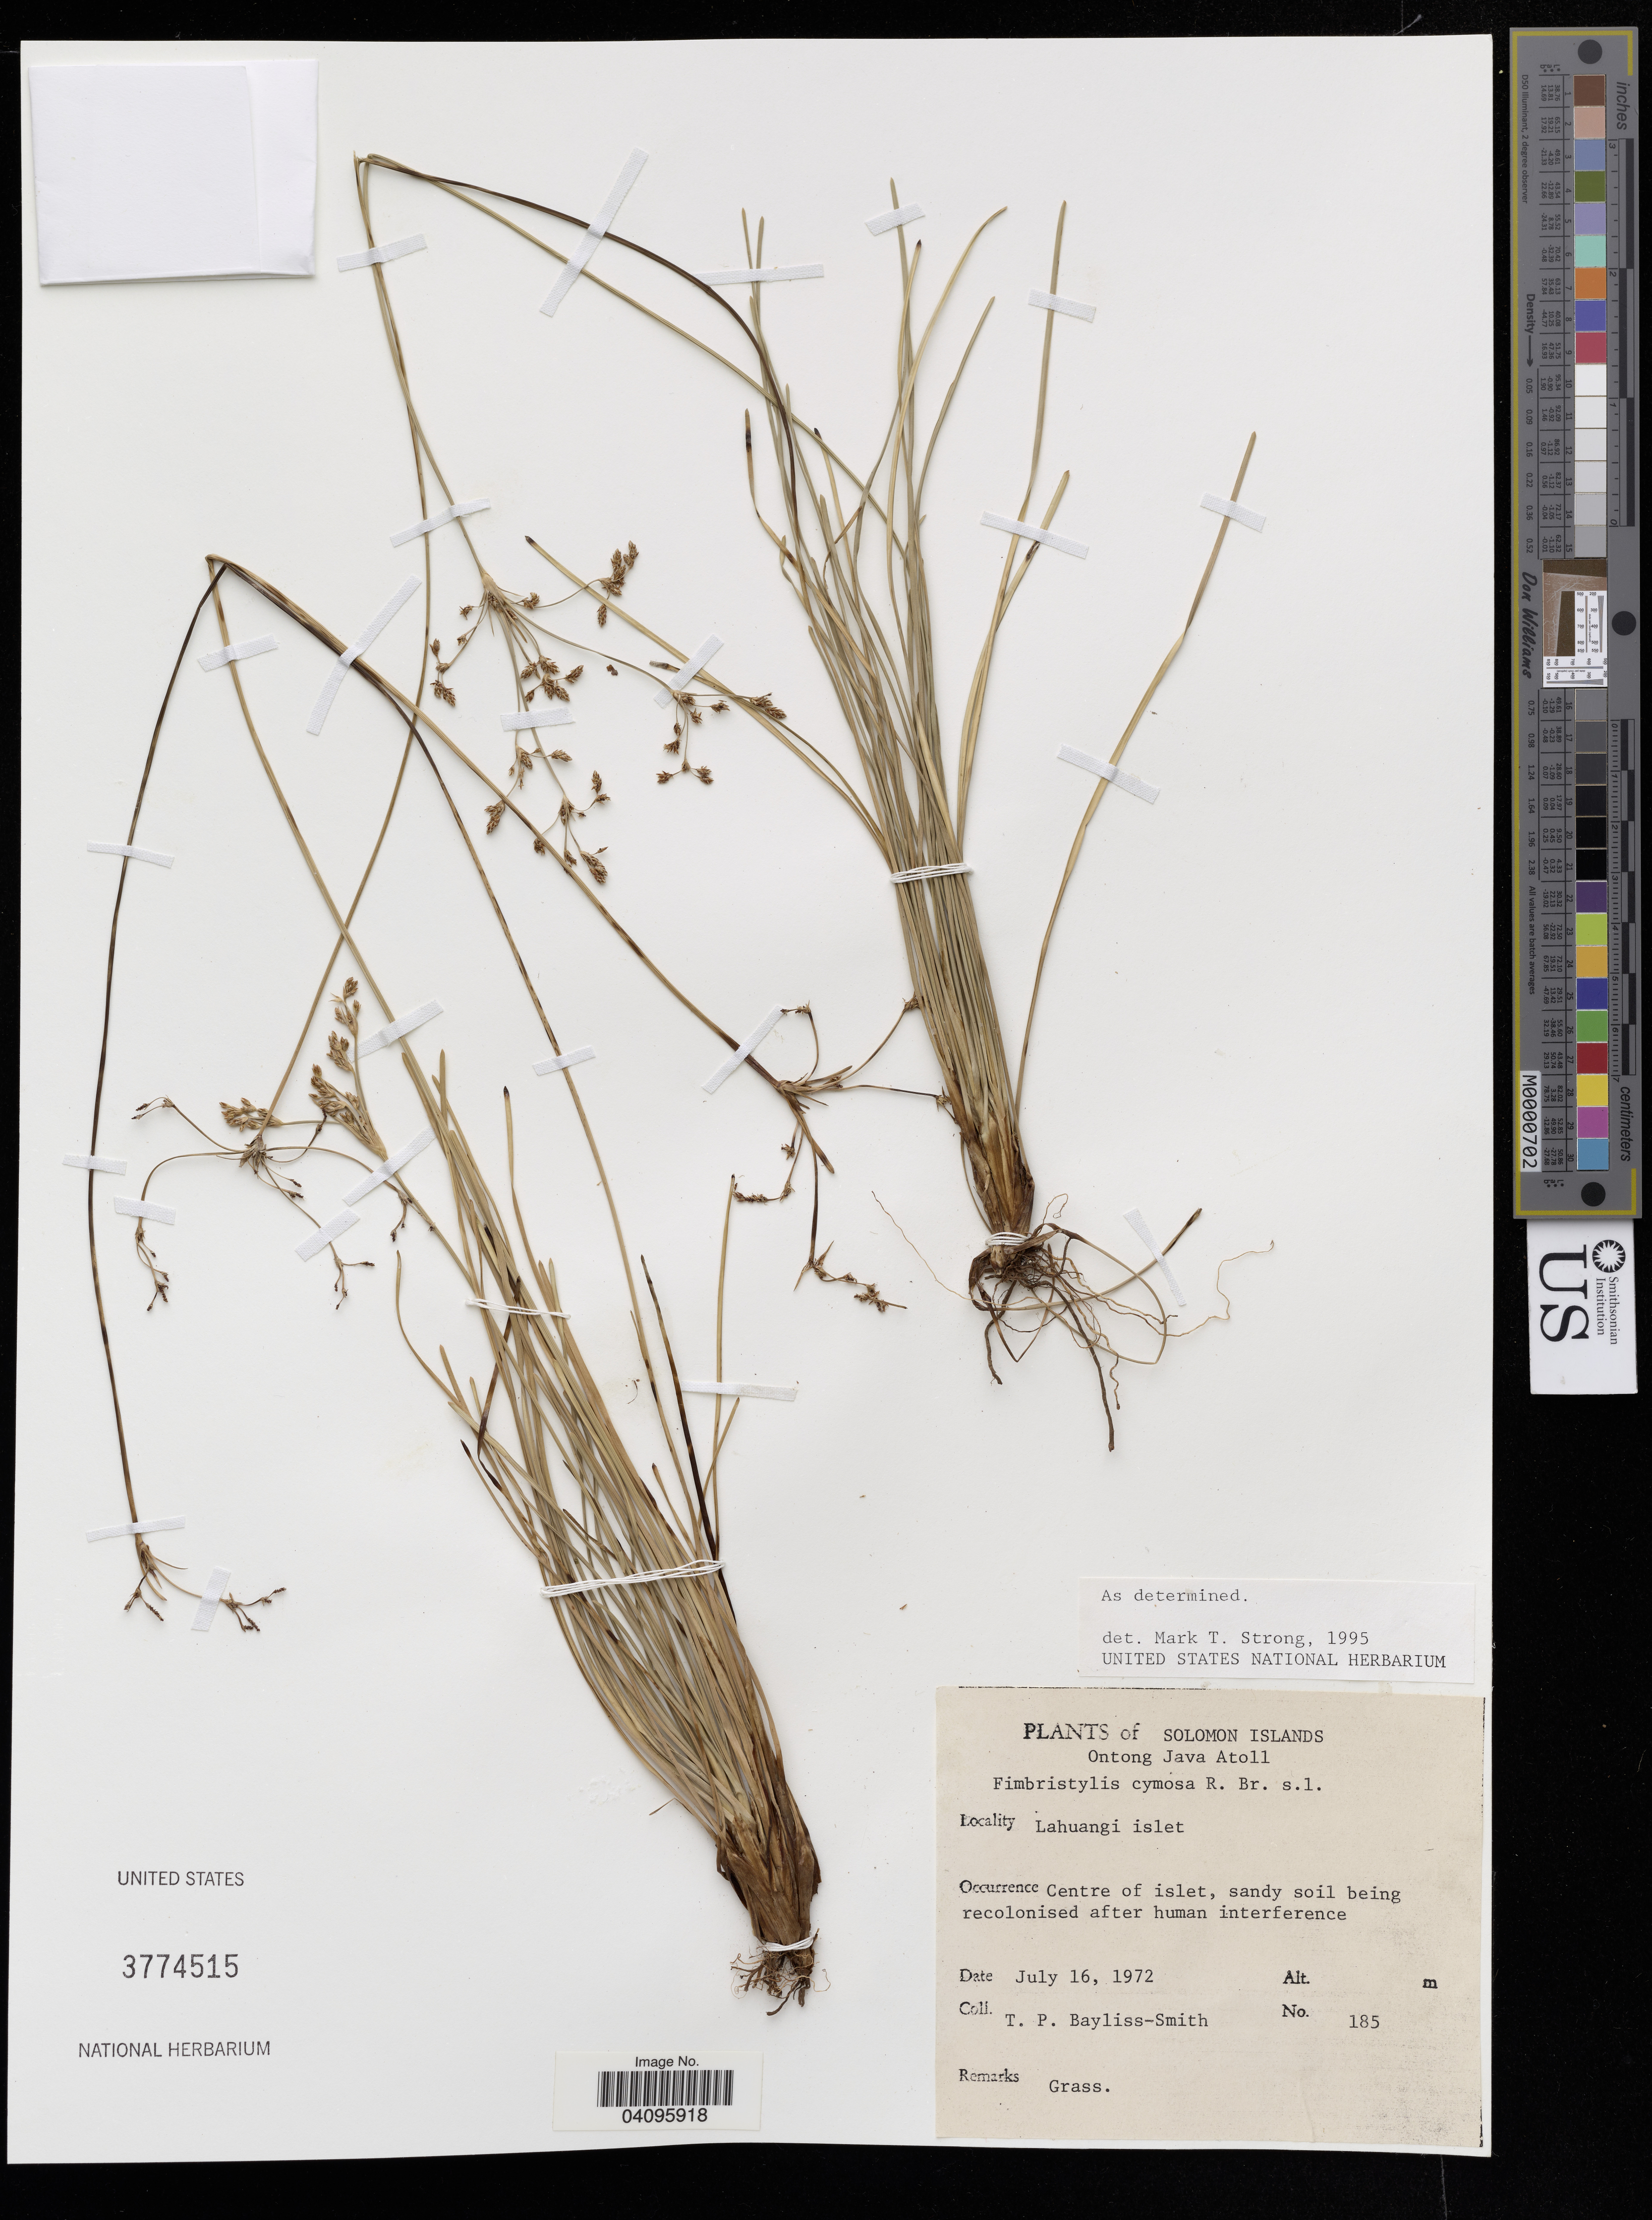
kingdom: Plantae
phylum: Tracheophyta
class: Liliopsida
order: Poales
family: Cyperaceae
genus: Fimbristylis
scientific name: Fimbristylis cymosa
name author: R. Br.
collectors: T. P. Bayliss-Smith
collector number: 185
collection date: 1972-07-16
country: Solomon Islands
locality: Solomon Islands. Ontong Java Atoll. Lahuangi islet. Centre of Islet.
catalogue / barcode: US 3774515